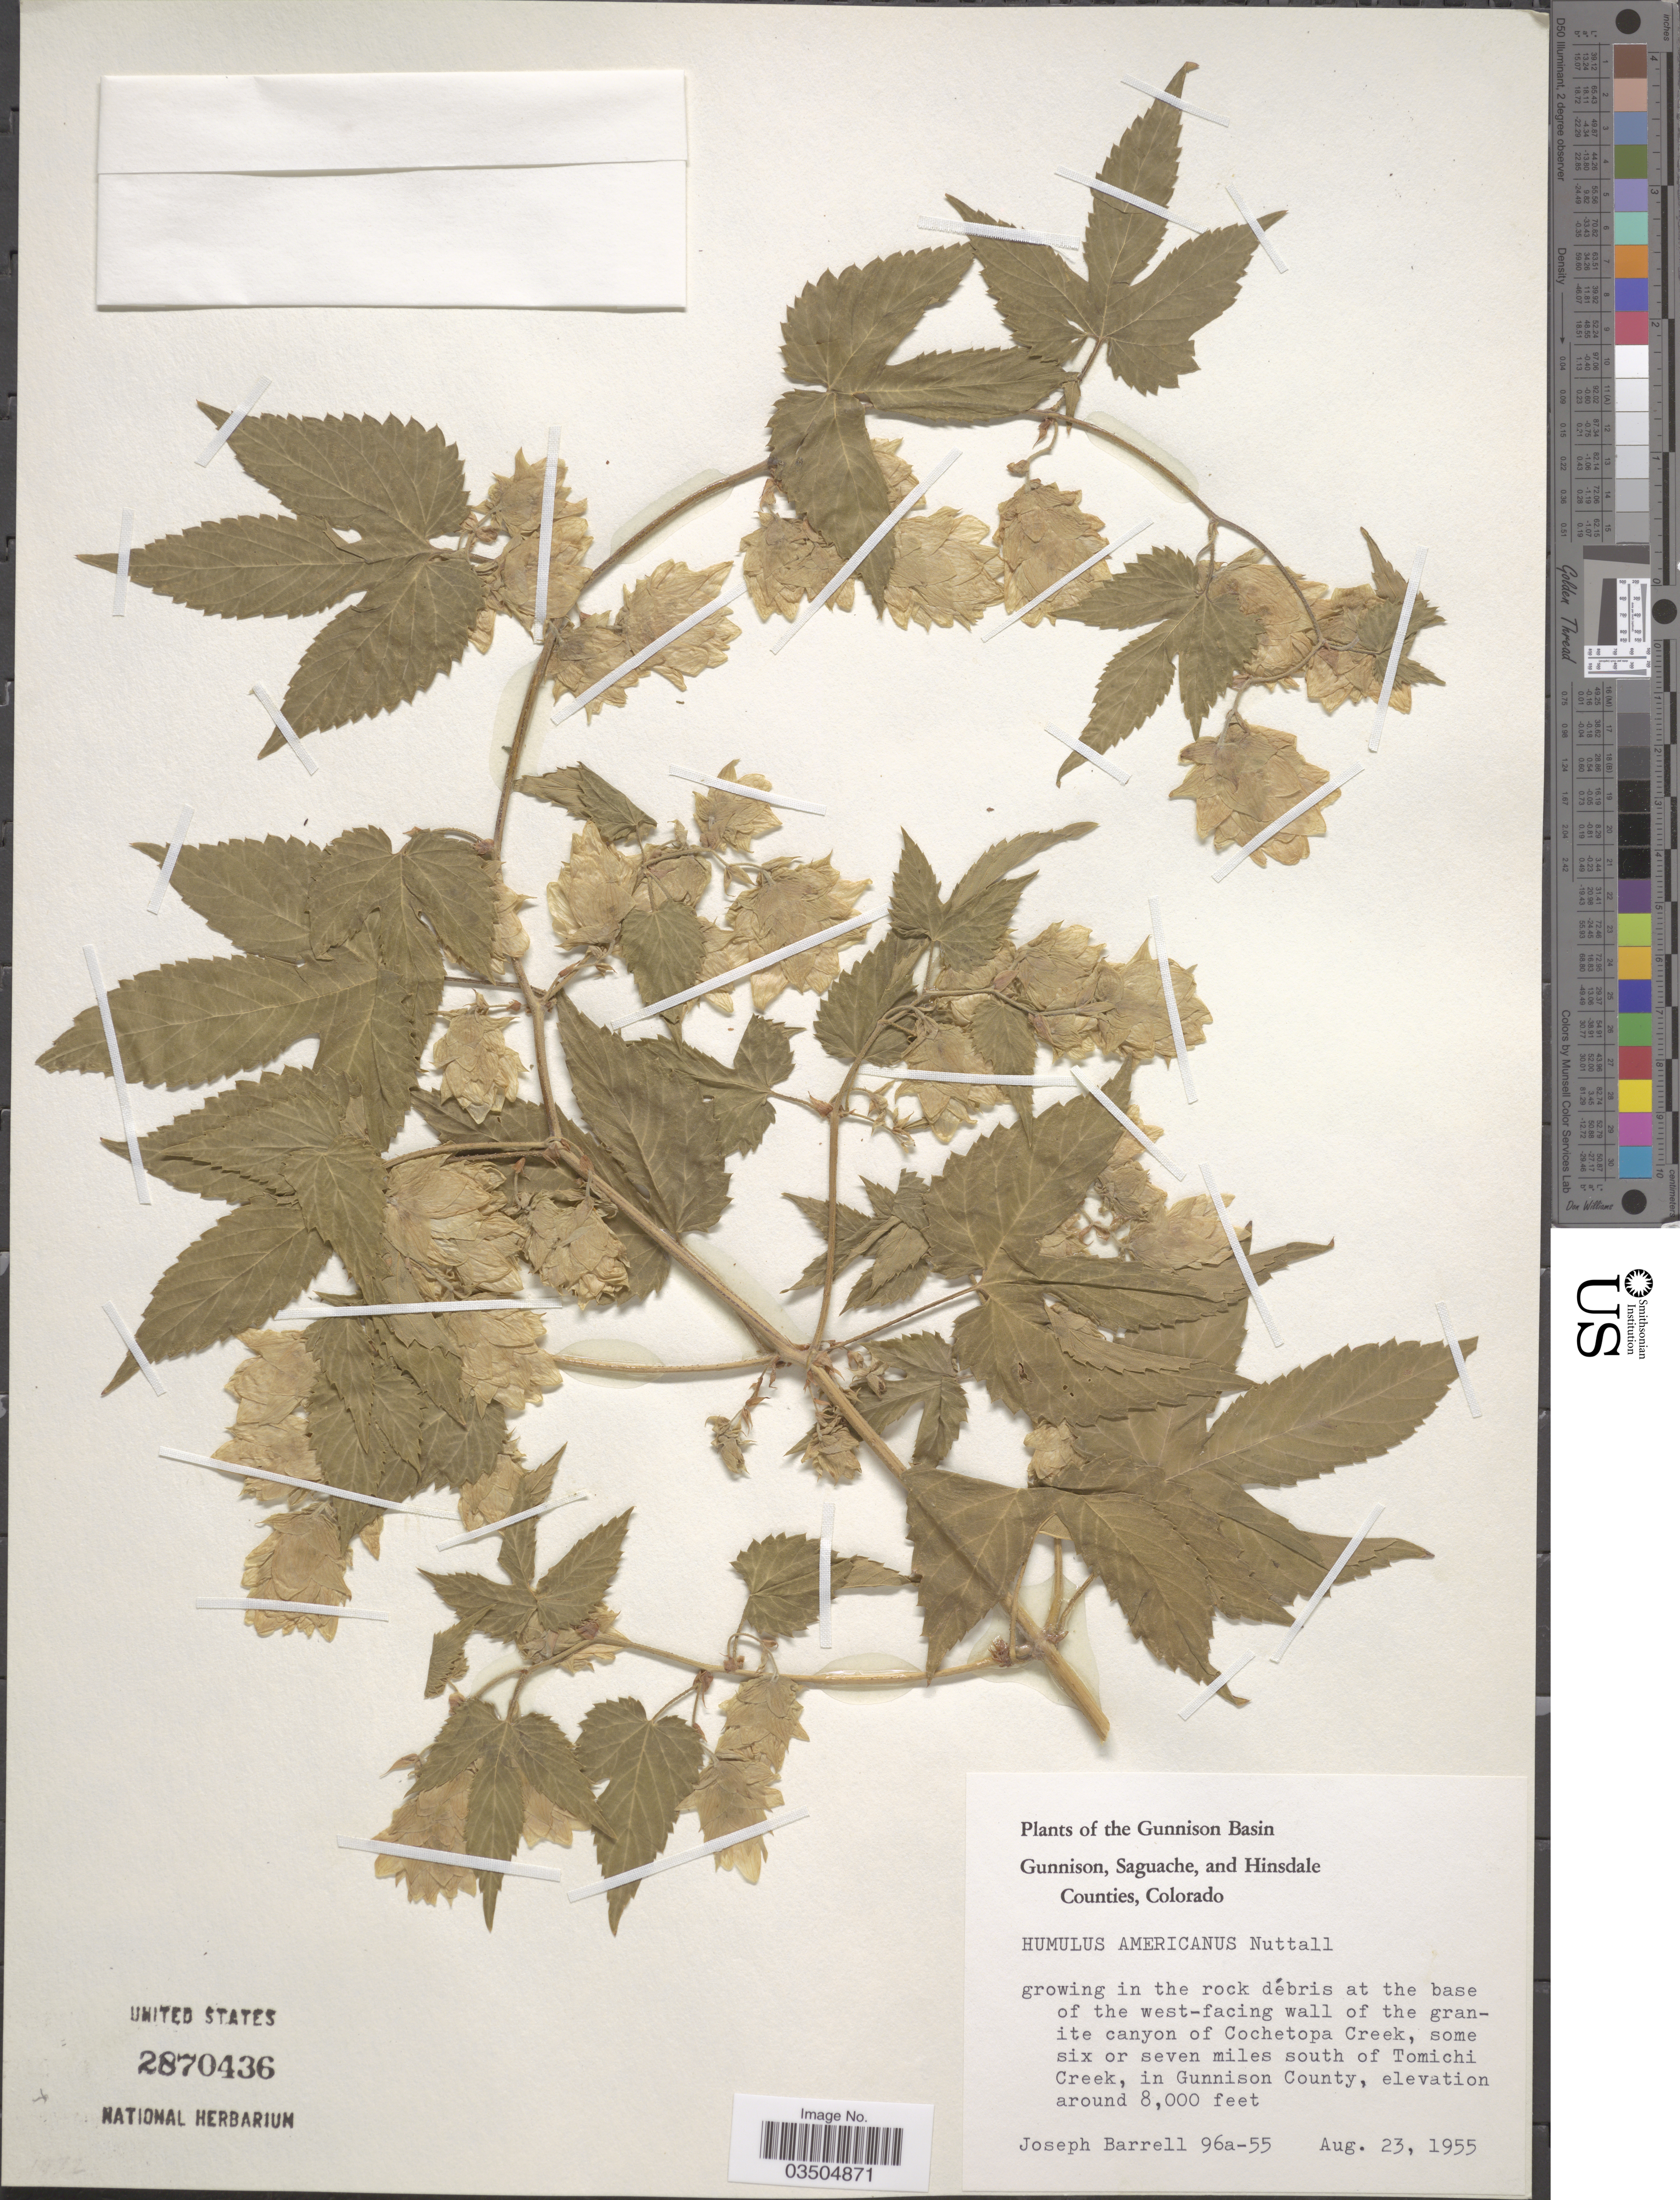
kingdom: Plantae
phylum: Tracheophyta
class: Magnoliopsida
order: Rosales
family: Cannabaceae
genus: Humulus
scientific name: Humulus lupulus var. neomexicanus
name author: A. Nelson & Cockerell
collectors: J. Barrell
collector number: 96a-55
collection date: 1955-08-23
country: United States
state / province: Colorado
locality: Gunnison Basin. At the base of the west -facing wall of the granite canyon of Cochetopa Creek, some six or seven miles south of Tomichi Creek, in Gunnison County.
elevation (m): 2438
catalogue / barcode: US 2870436